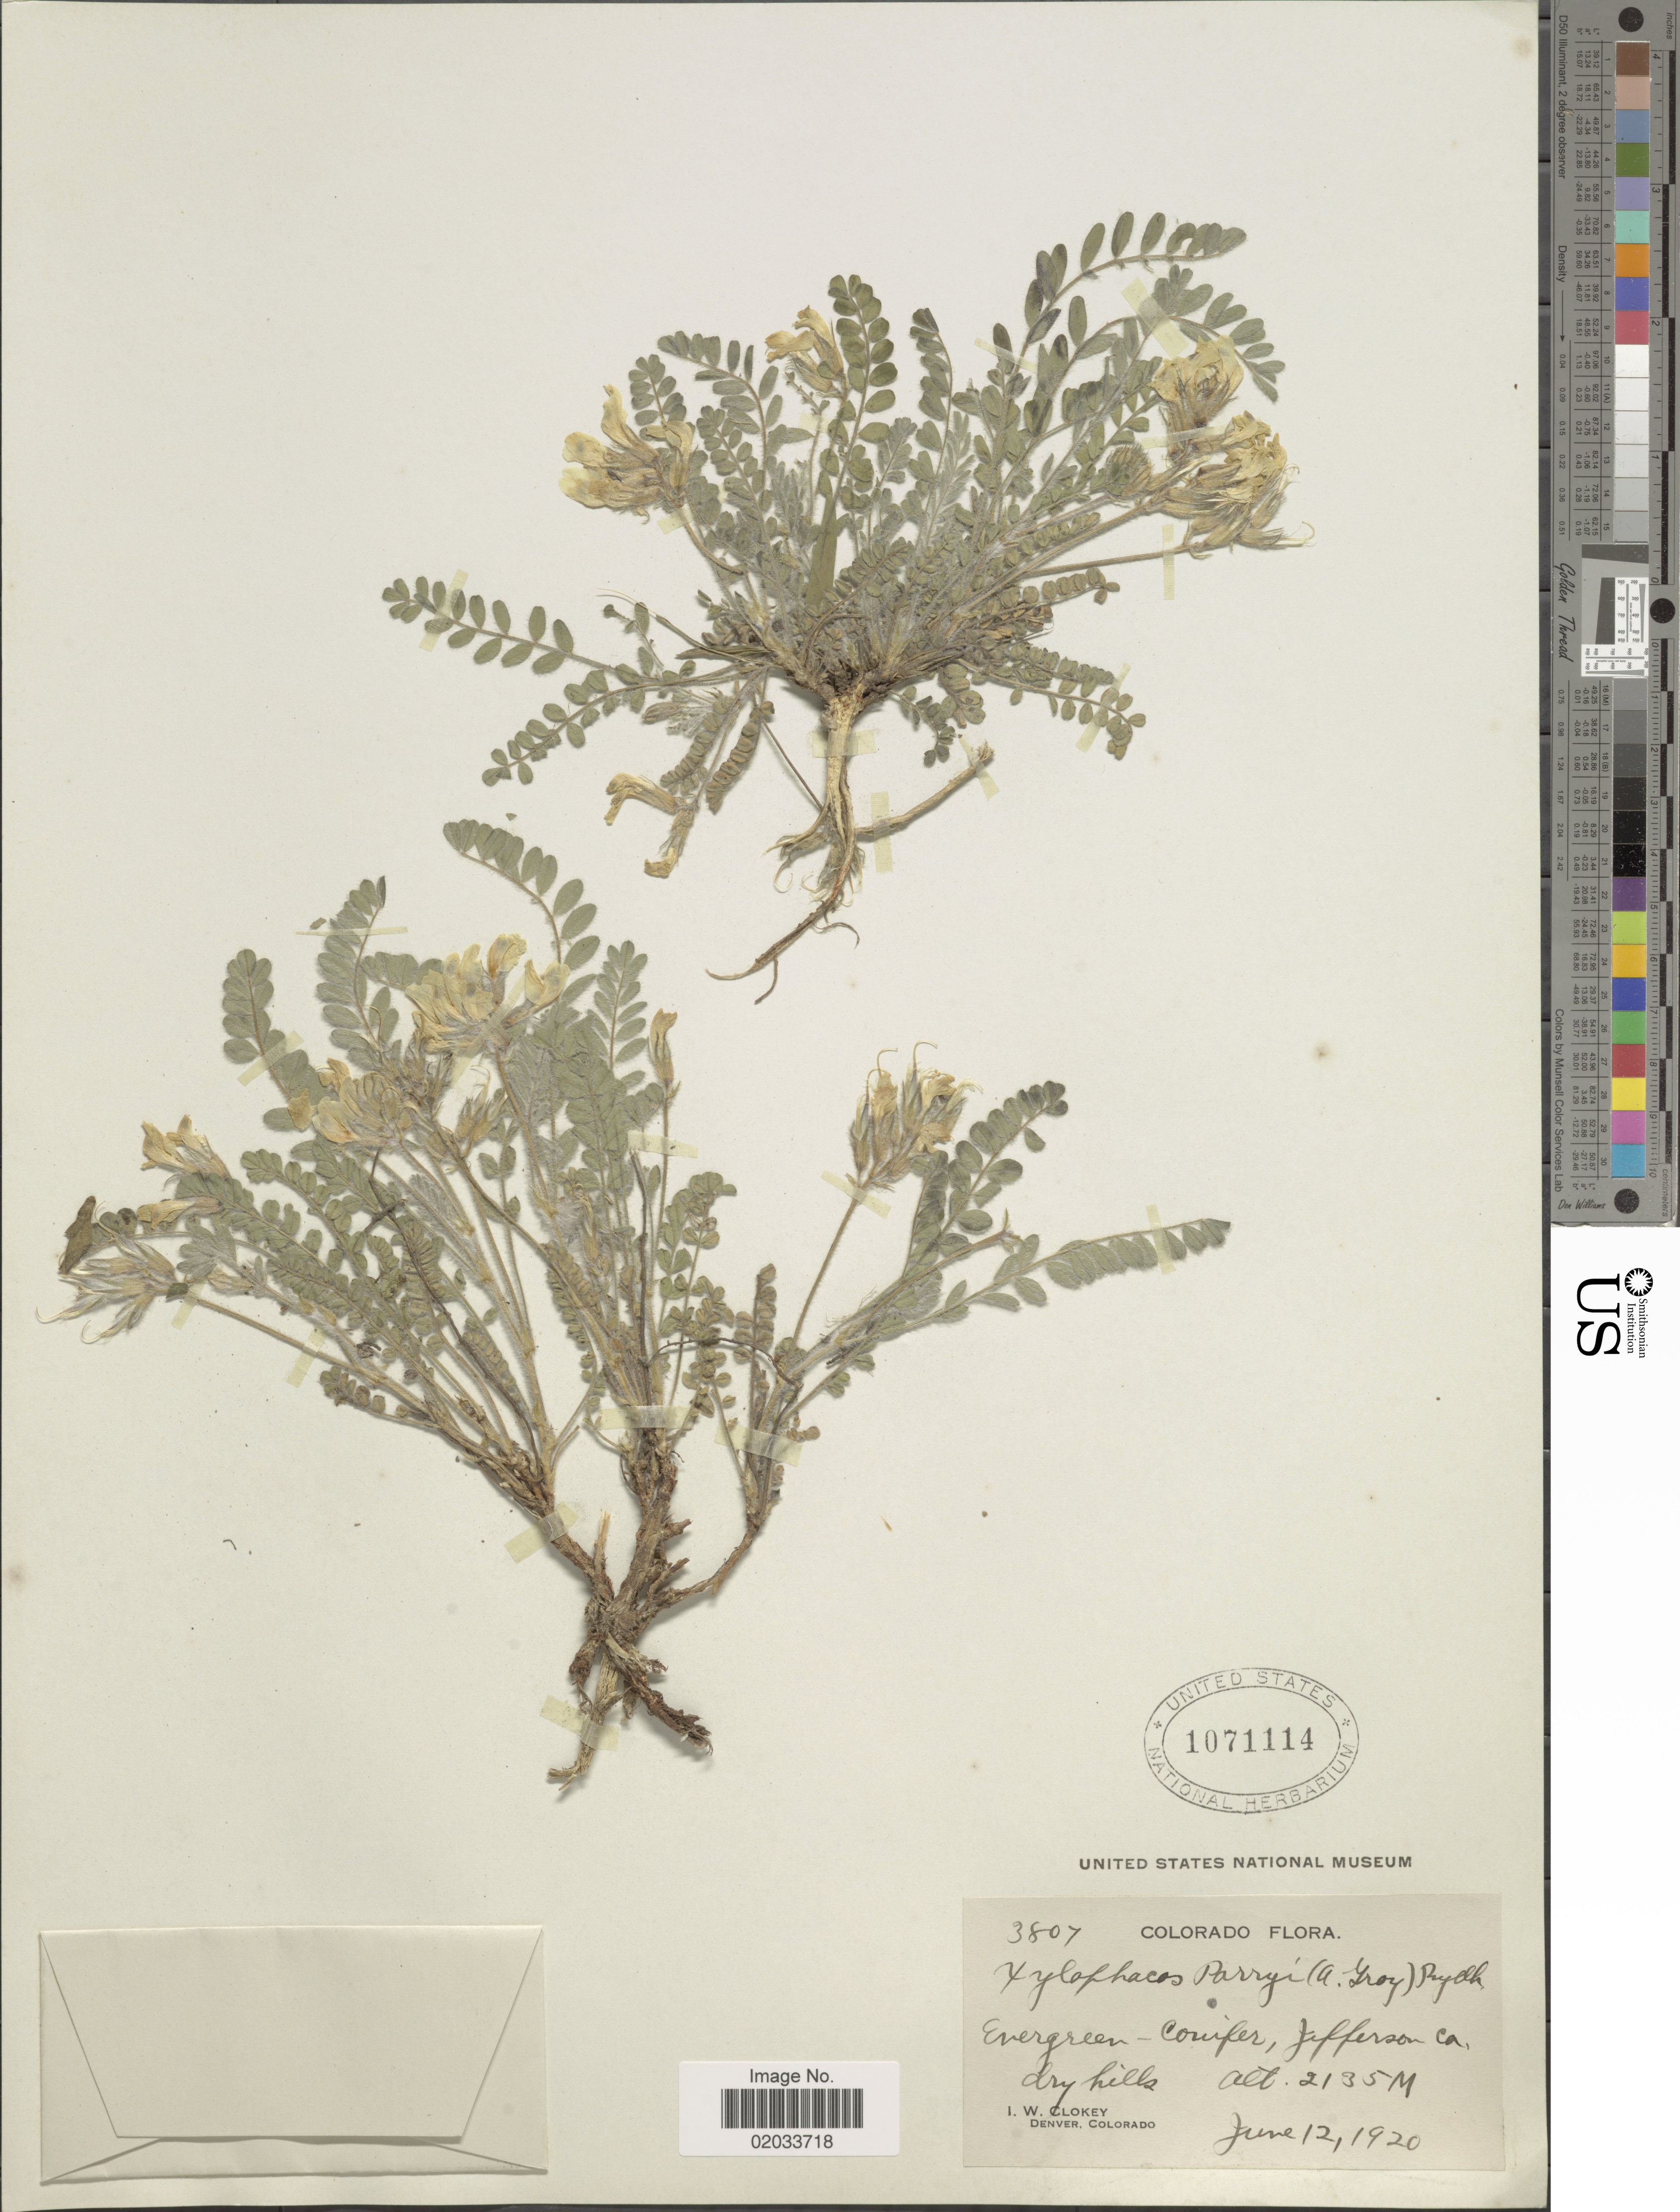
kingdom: Plantae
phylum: Tracheophyta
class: Magnoliopsida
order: Fabales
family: Fabaceae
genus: Astragalus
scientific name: Astragalus parryi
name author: A. Gray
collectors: I. W. Clokey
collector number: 3807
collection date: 1920-06-12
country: United States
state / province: Colorado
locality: Evergreen - Conifer, Jefferson Co. dry hills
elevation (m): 2135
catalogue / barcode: US 1071114